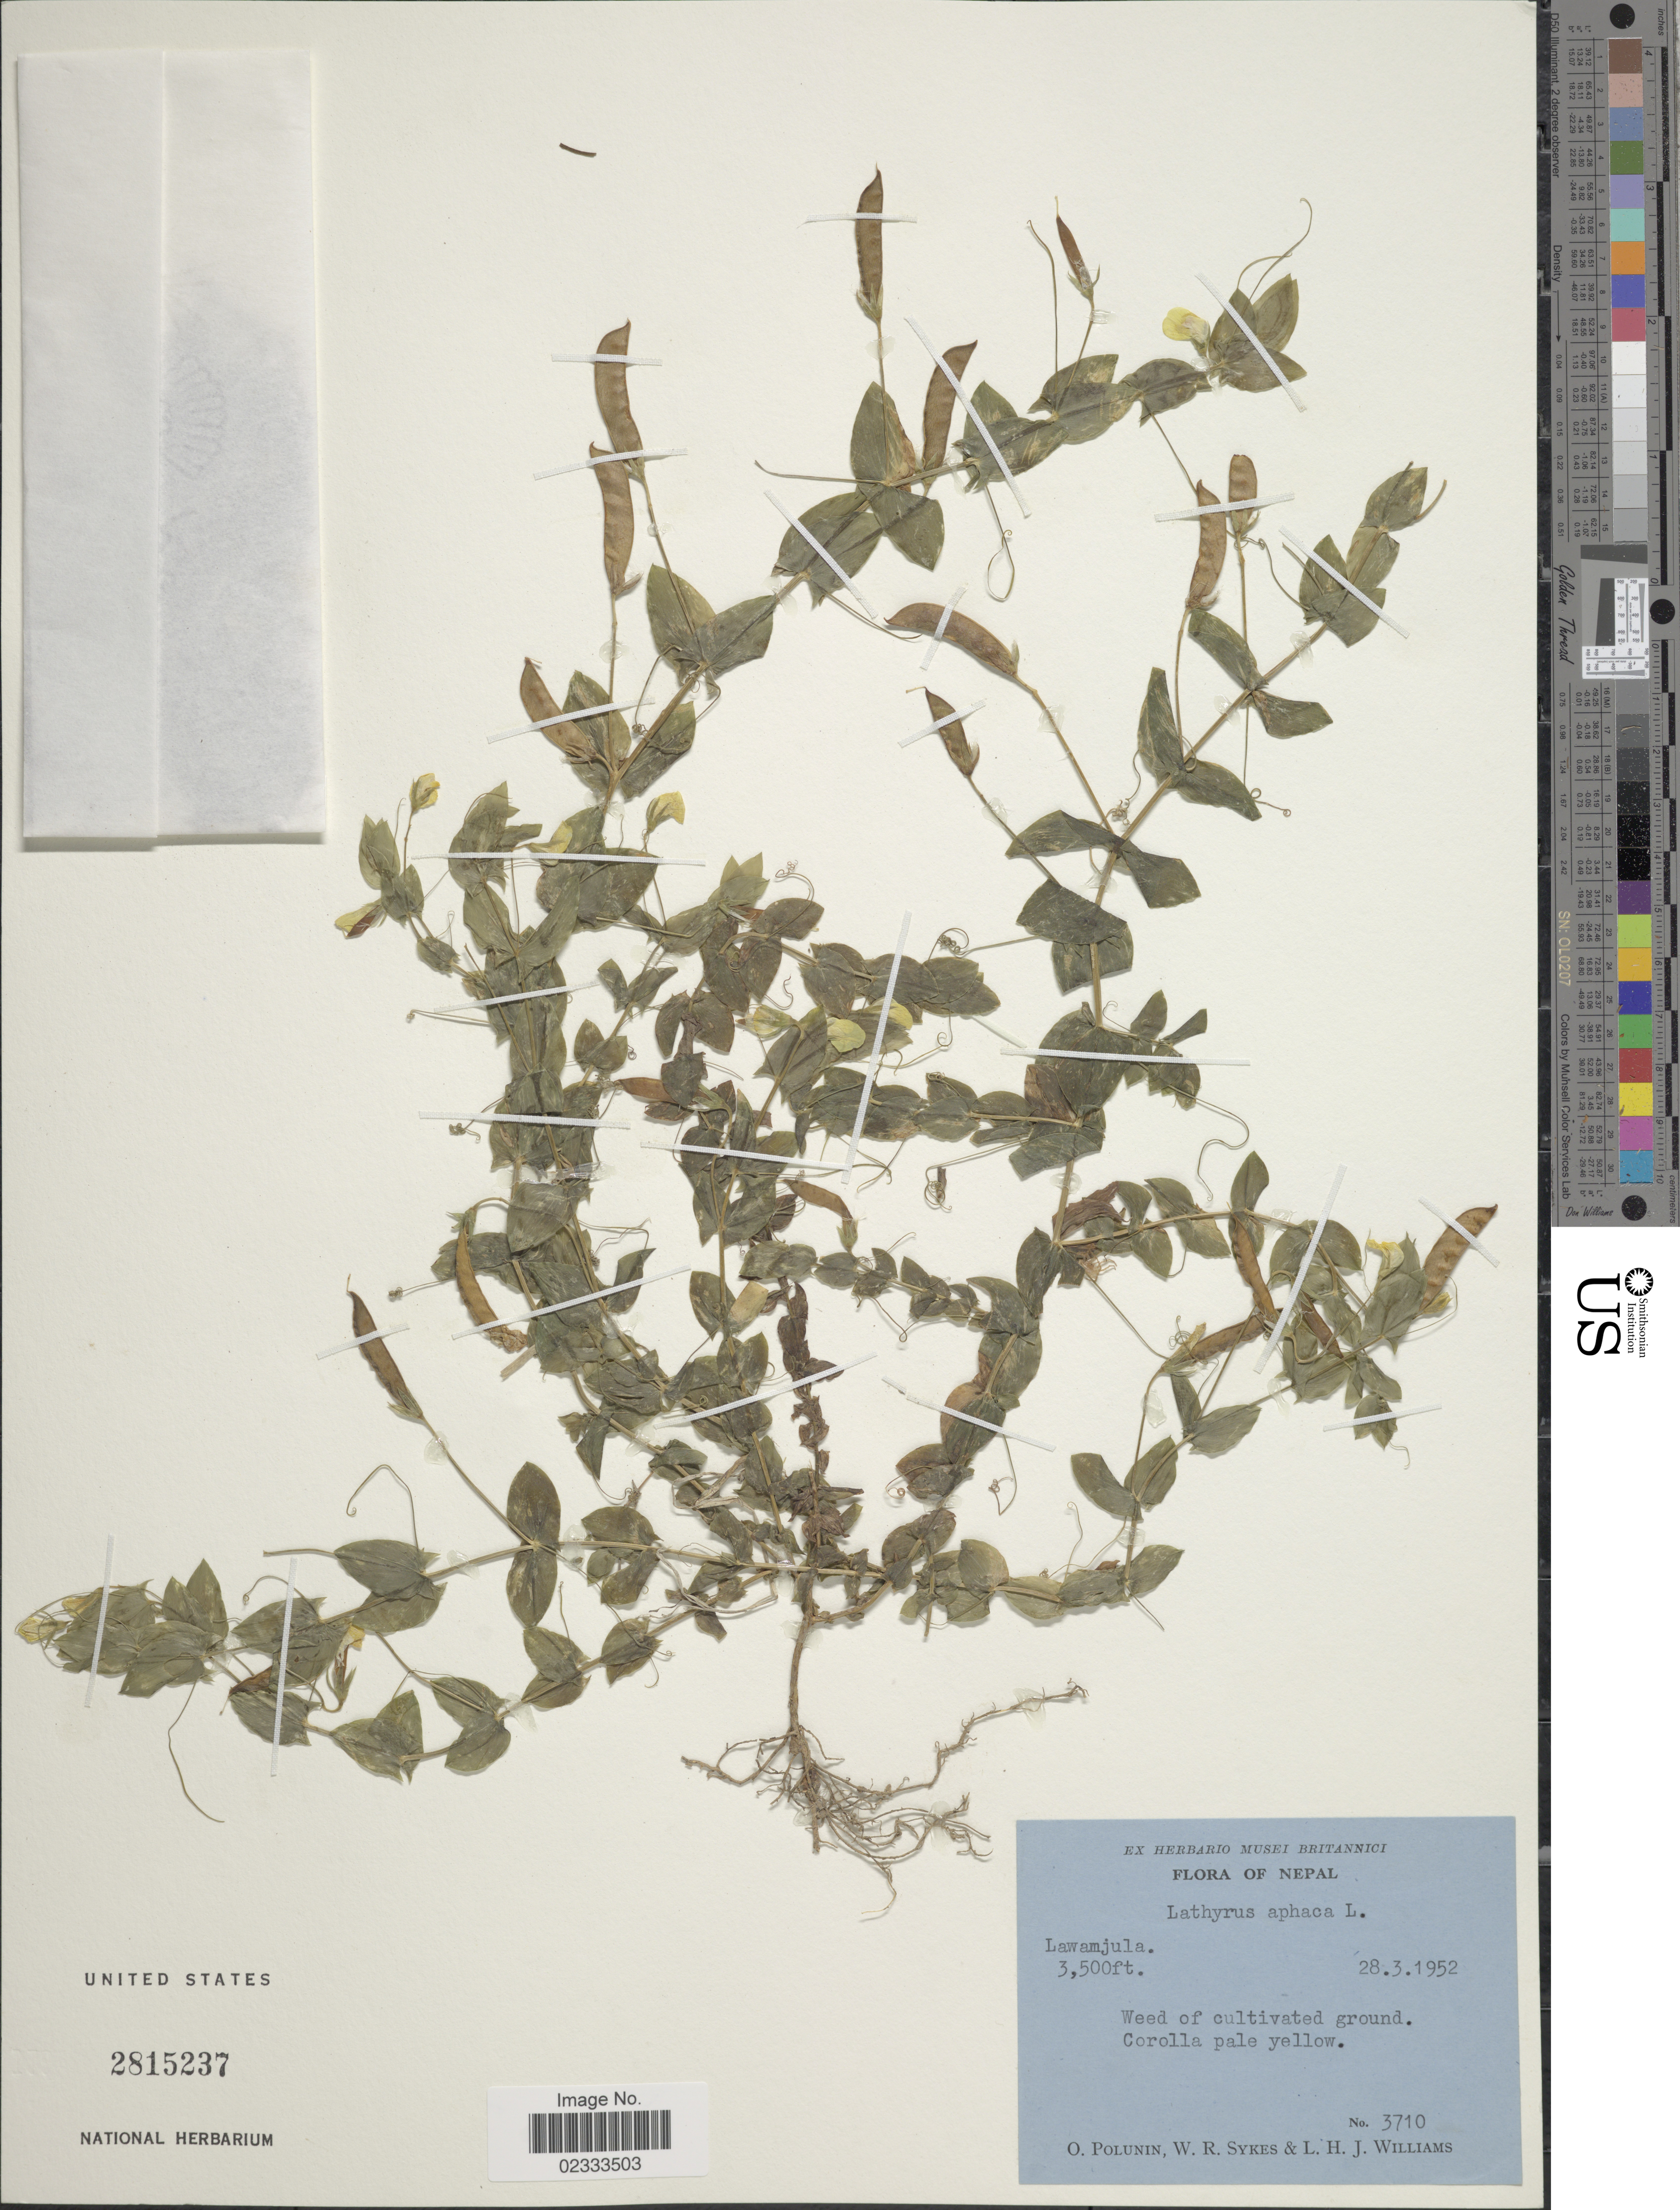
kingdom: Plantae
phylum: Tracheophyta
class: Magnoliopsida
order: Fabales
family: Fabaceae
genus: Lathyrus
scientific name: Lathyrus aphaca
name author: L.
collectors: O. V. Polunin, W. R. Sykes & L. H. J. Williams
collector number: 3710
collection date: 1952-03-28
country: Nepal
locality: Lawamjula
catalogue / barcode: US 2815237